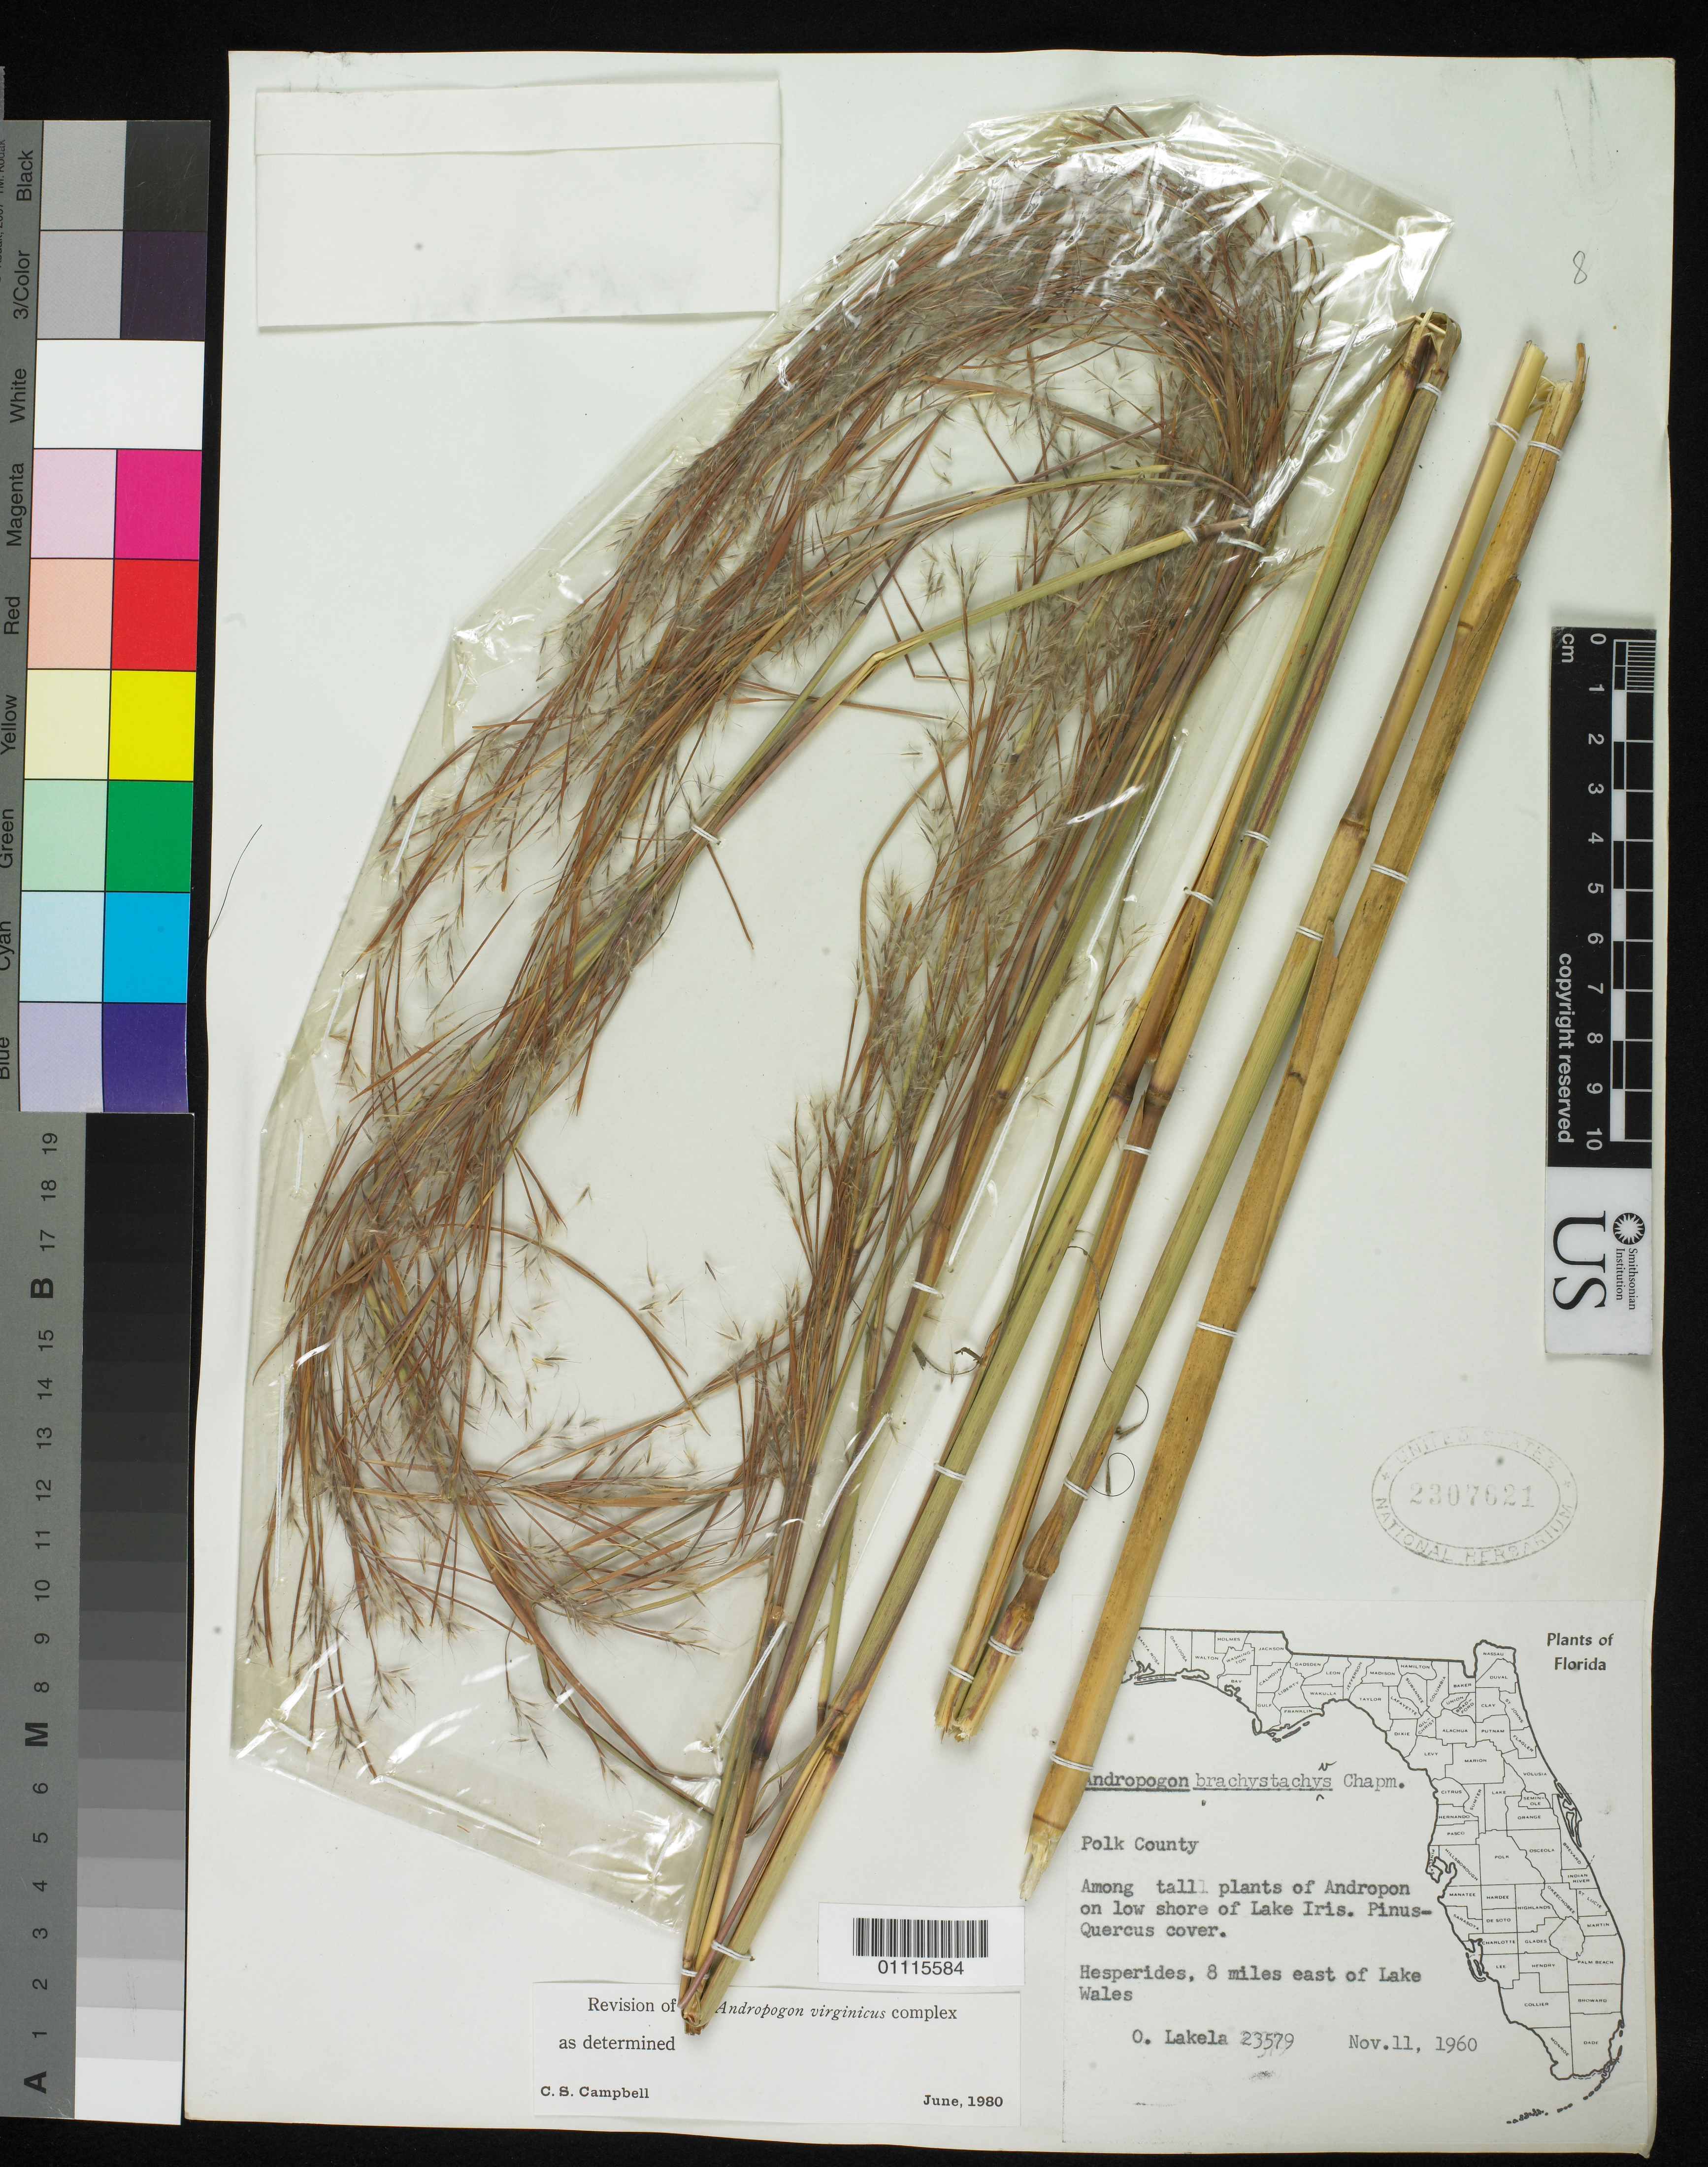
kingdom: Plantae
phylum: Tracheophyta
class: Liliopsida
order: Poales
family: Poaceae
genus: Andropogon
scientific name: Andropogon brachystachyus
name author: Chapm.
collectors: O. Lakela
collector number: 23579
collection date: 1960-11-11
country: United States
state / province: Florida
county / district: Polk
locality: Hesperides, 8 mi. E of Lake Wales.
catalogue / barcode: US 2307621